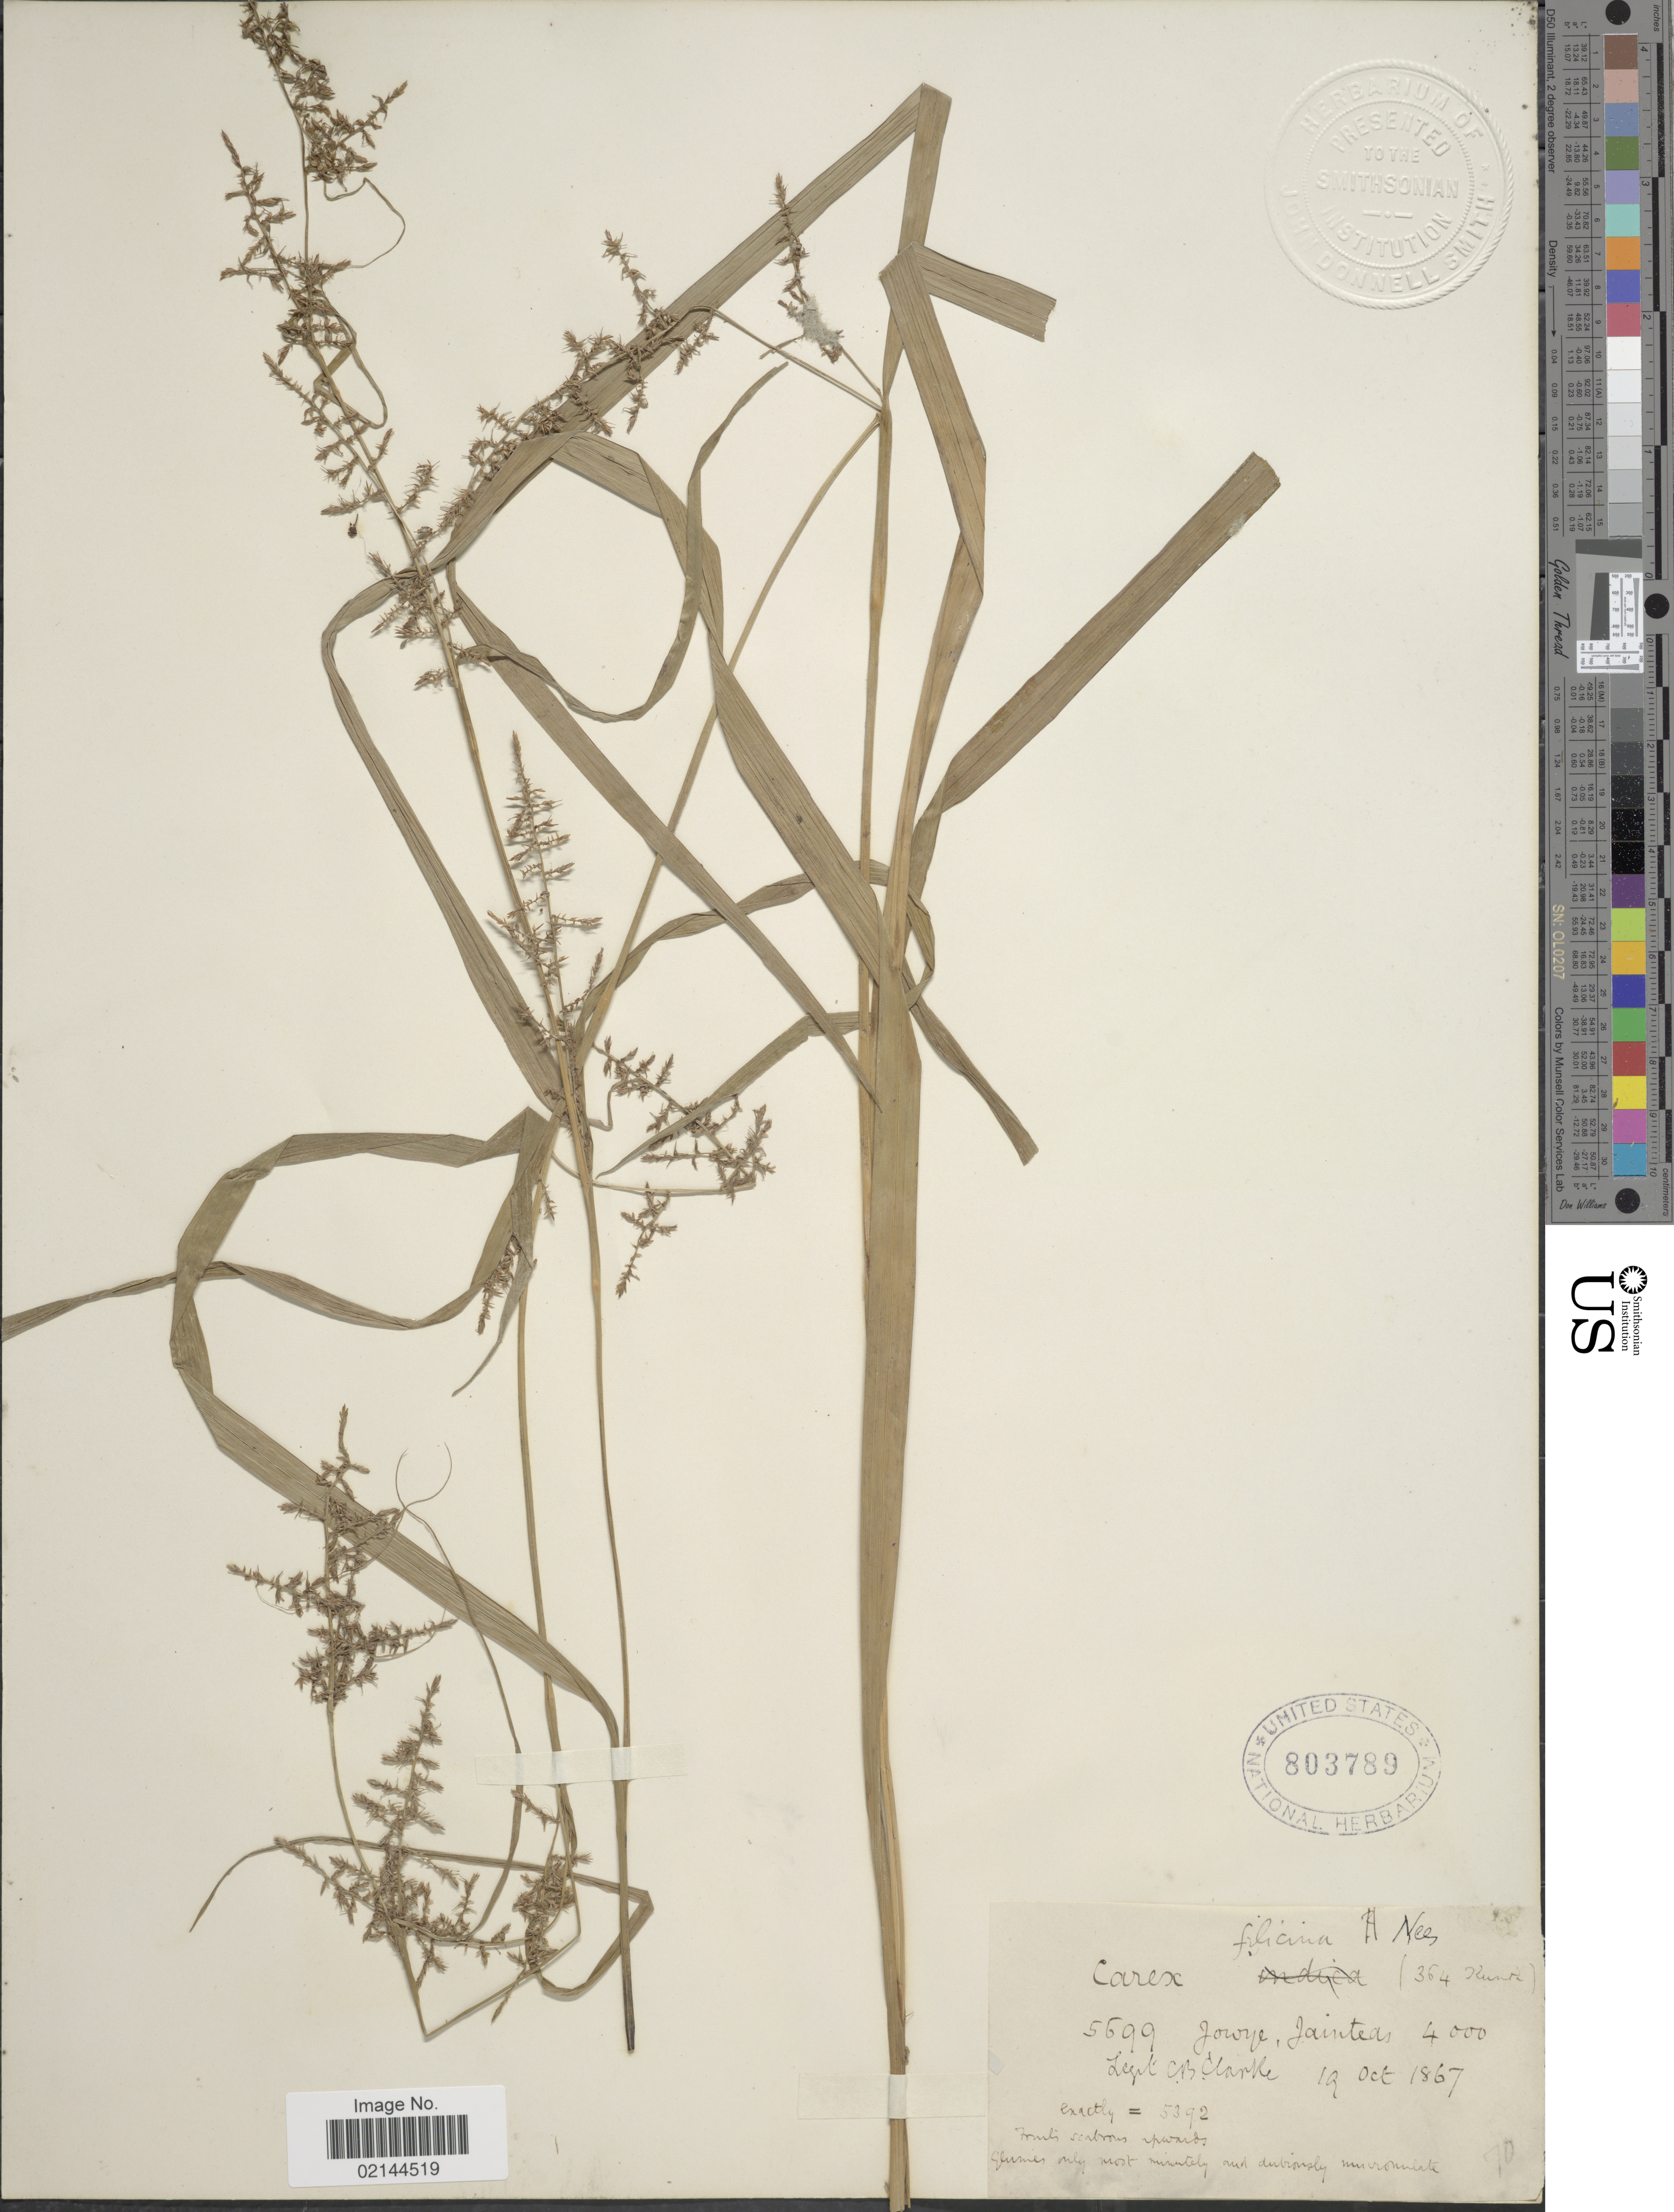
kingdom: Plantae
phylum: Tracheophyta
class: Liliopsida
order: Poales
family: Cyperaceae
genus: Carex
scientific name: Carex filicina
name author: Nees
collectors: C. B. Clarke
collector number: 5699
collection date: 1867-10-19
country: India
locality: Jowye, Jainteas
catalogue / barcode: US 803789